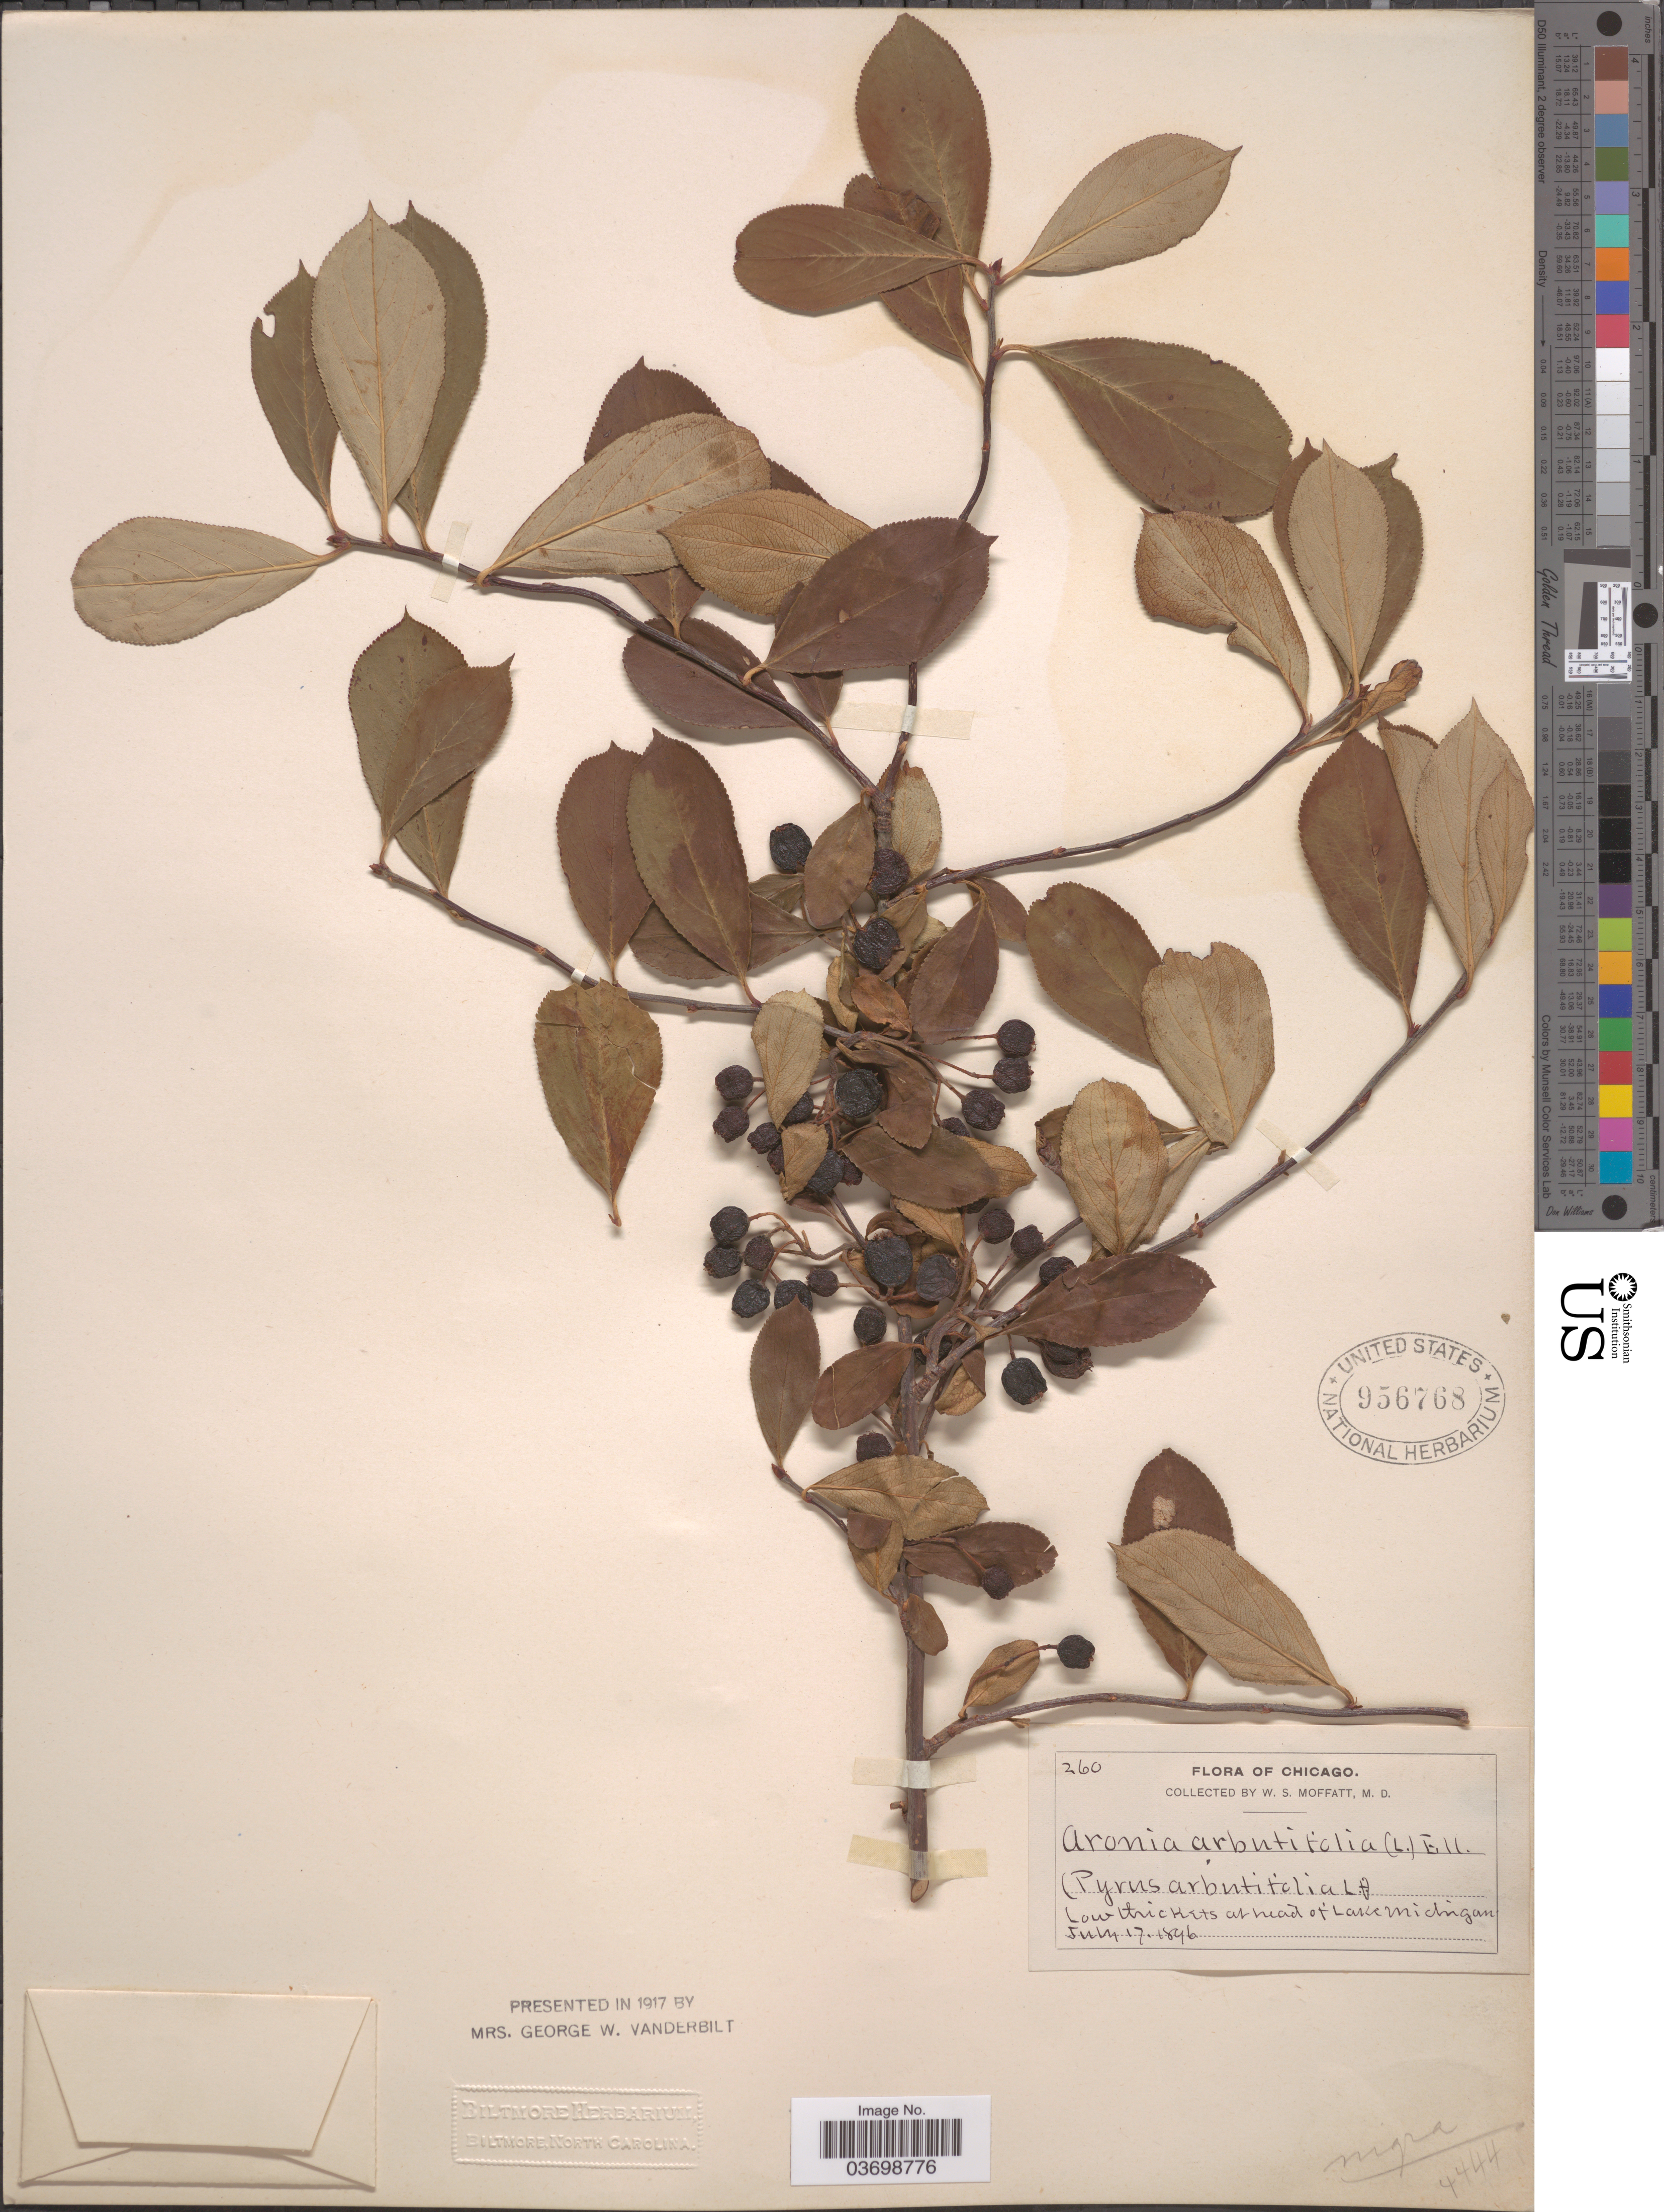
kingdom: Plantae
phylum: Tracheophyta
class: Magnoliopsida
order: Rosales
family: Rosaceae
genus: Aronia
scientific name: Aronia x prunifolia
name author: (Marshall) Rehder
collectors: W. Moffatt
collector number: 260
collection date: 1896-07-17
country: United States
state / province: Michigan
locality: Chicago. At head of Lake Michigan.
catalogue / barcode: US 956768